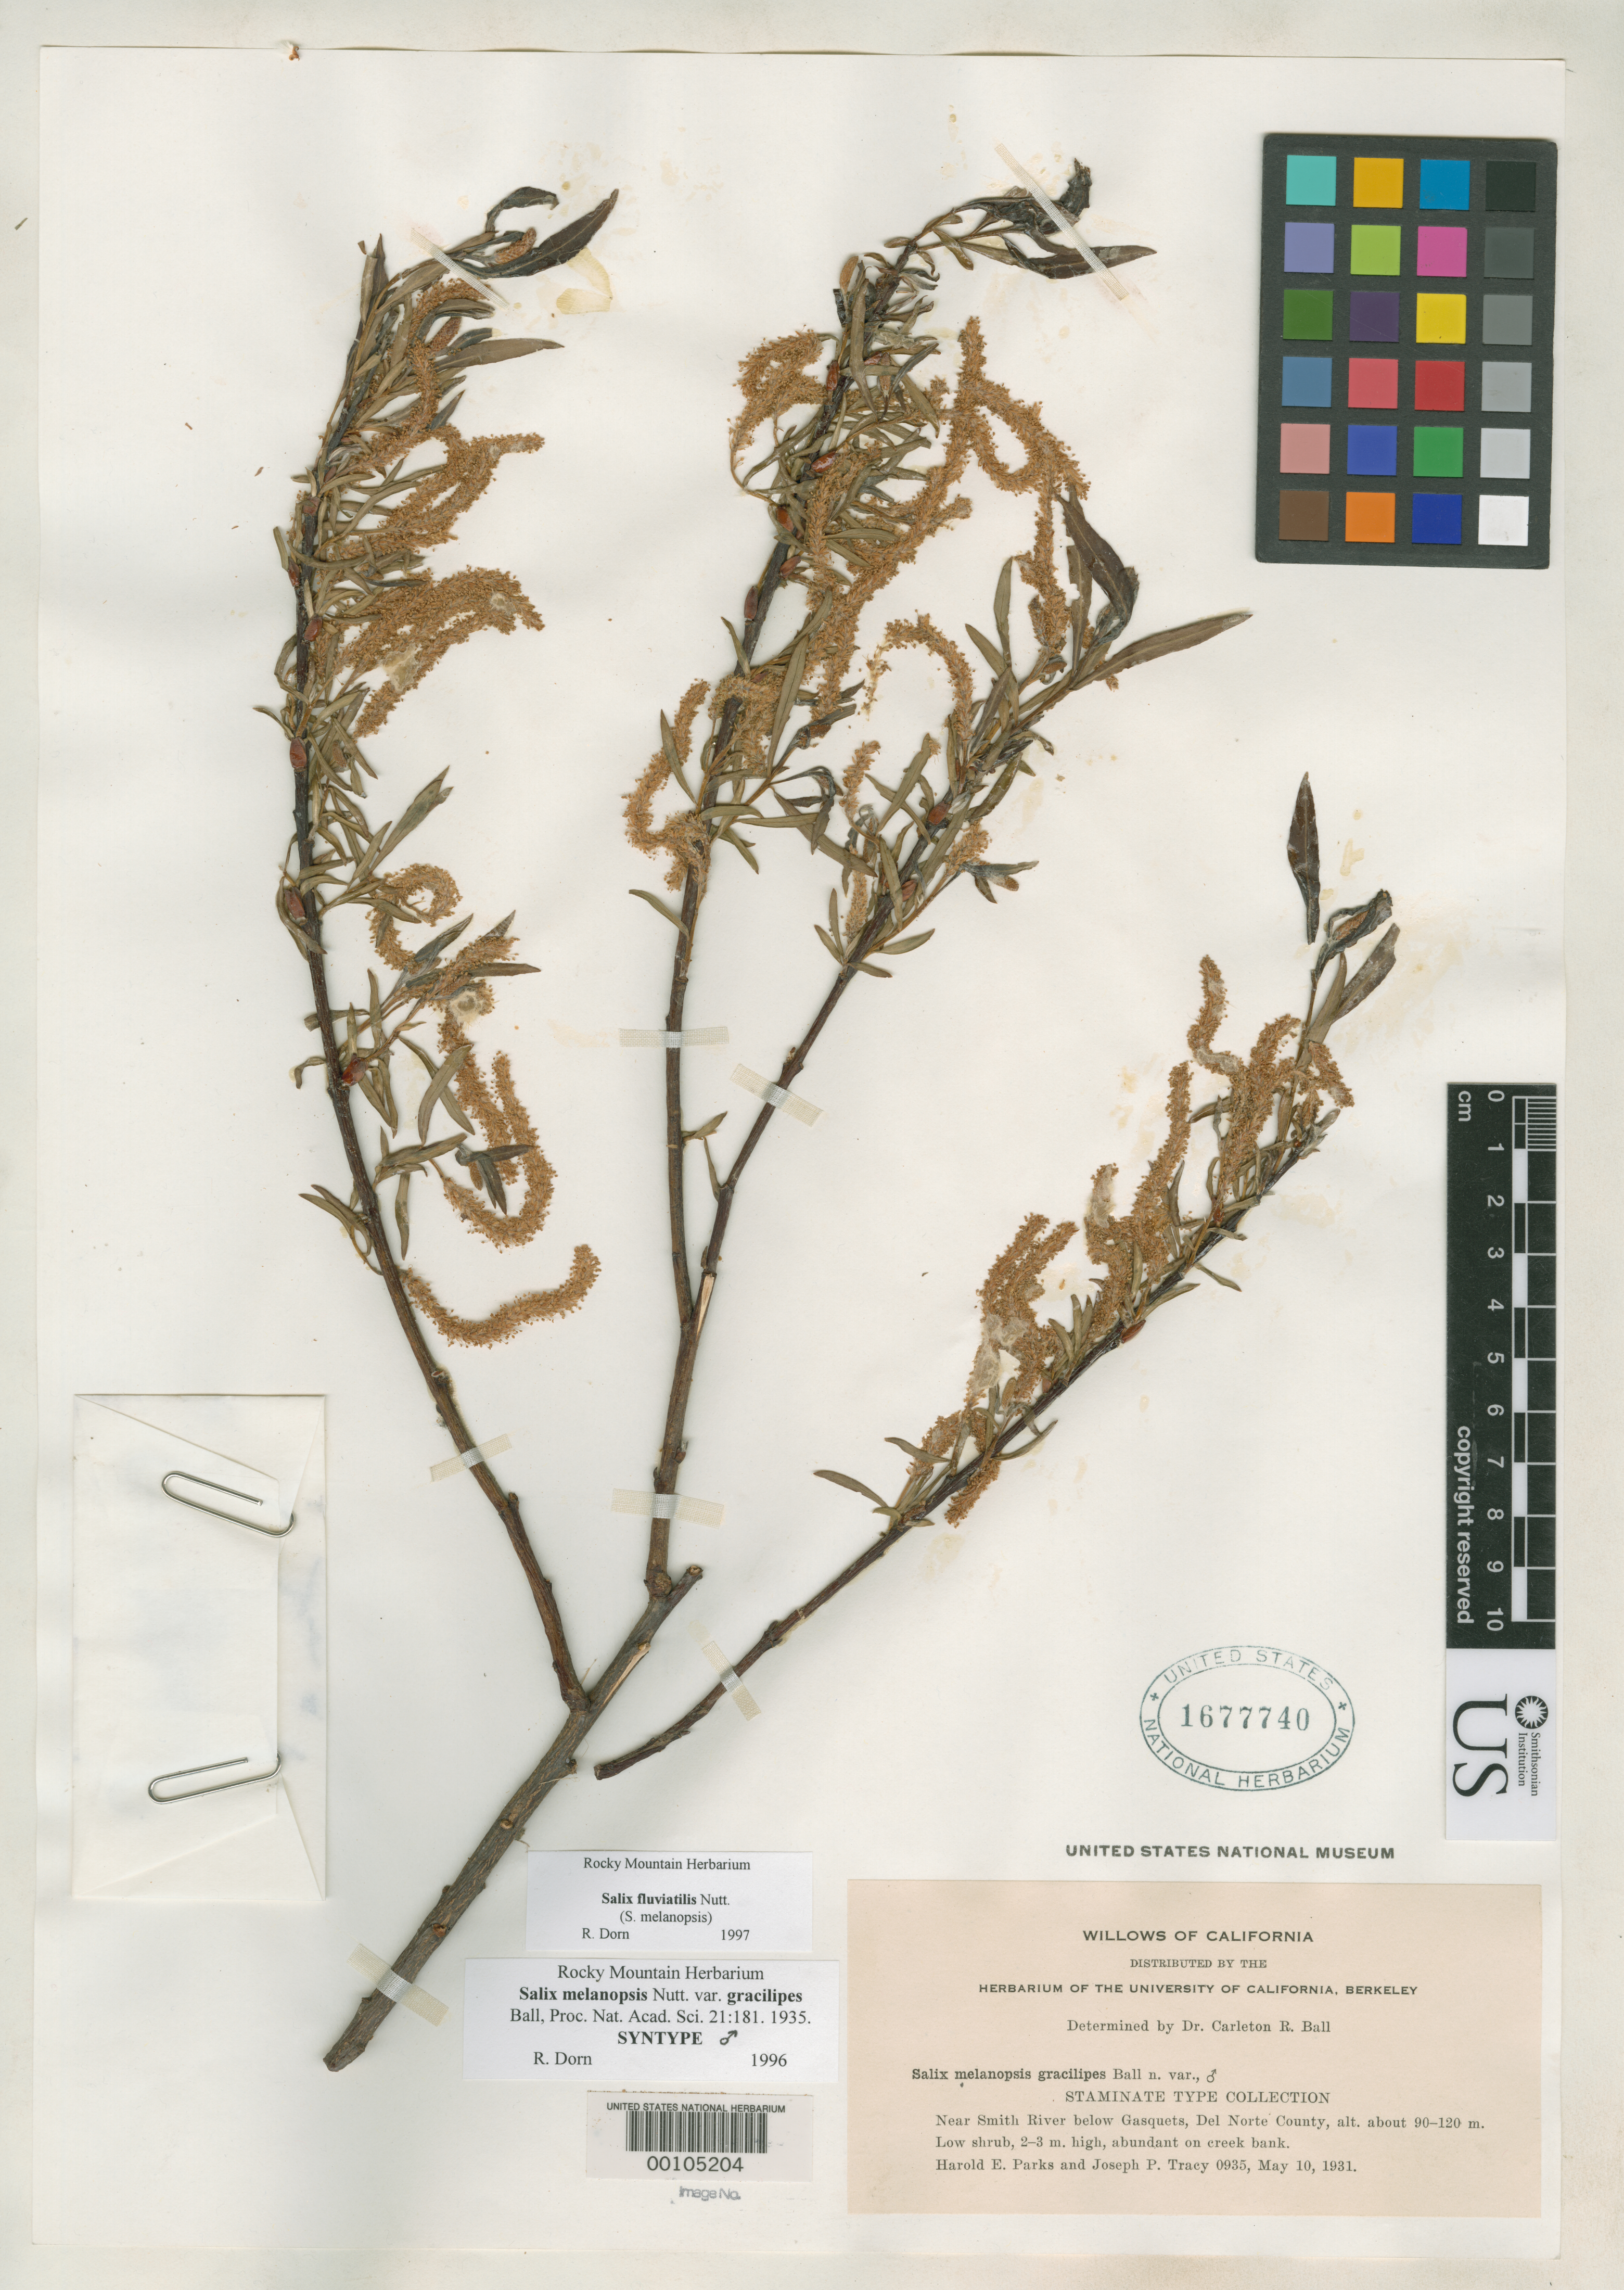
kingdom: Plantae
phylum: Tracheophyta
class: Magnoliopsida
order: Malpighiales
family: Salicaceae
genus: Salix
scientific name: Salix melanopsis var. gracilipes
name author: C.R. Ball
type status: Syntype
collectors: H. E. Parks & J. Tracy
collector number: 935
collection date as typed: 30 May 1931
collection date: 1931-05-30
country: United States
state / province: California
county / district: Del Norte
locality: Near Smith River, below Gasquets.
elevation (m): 90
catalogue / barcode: US 1677740